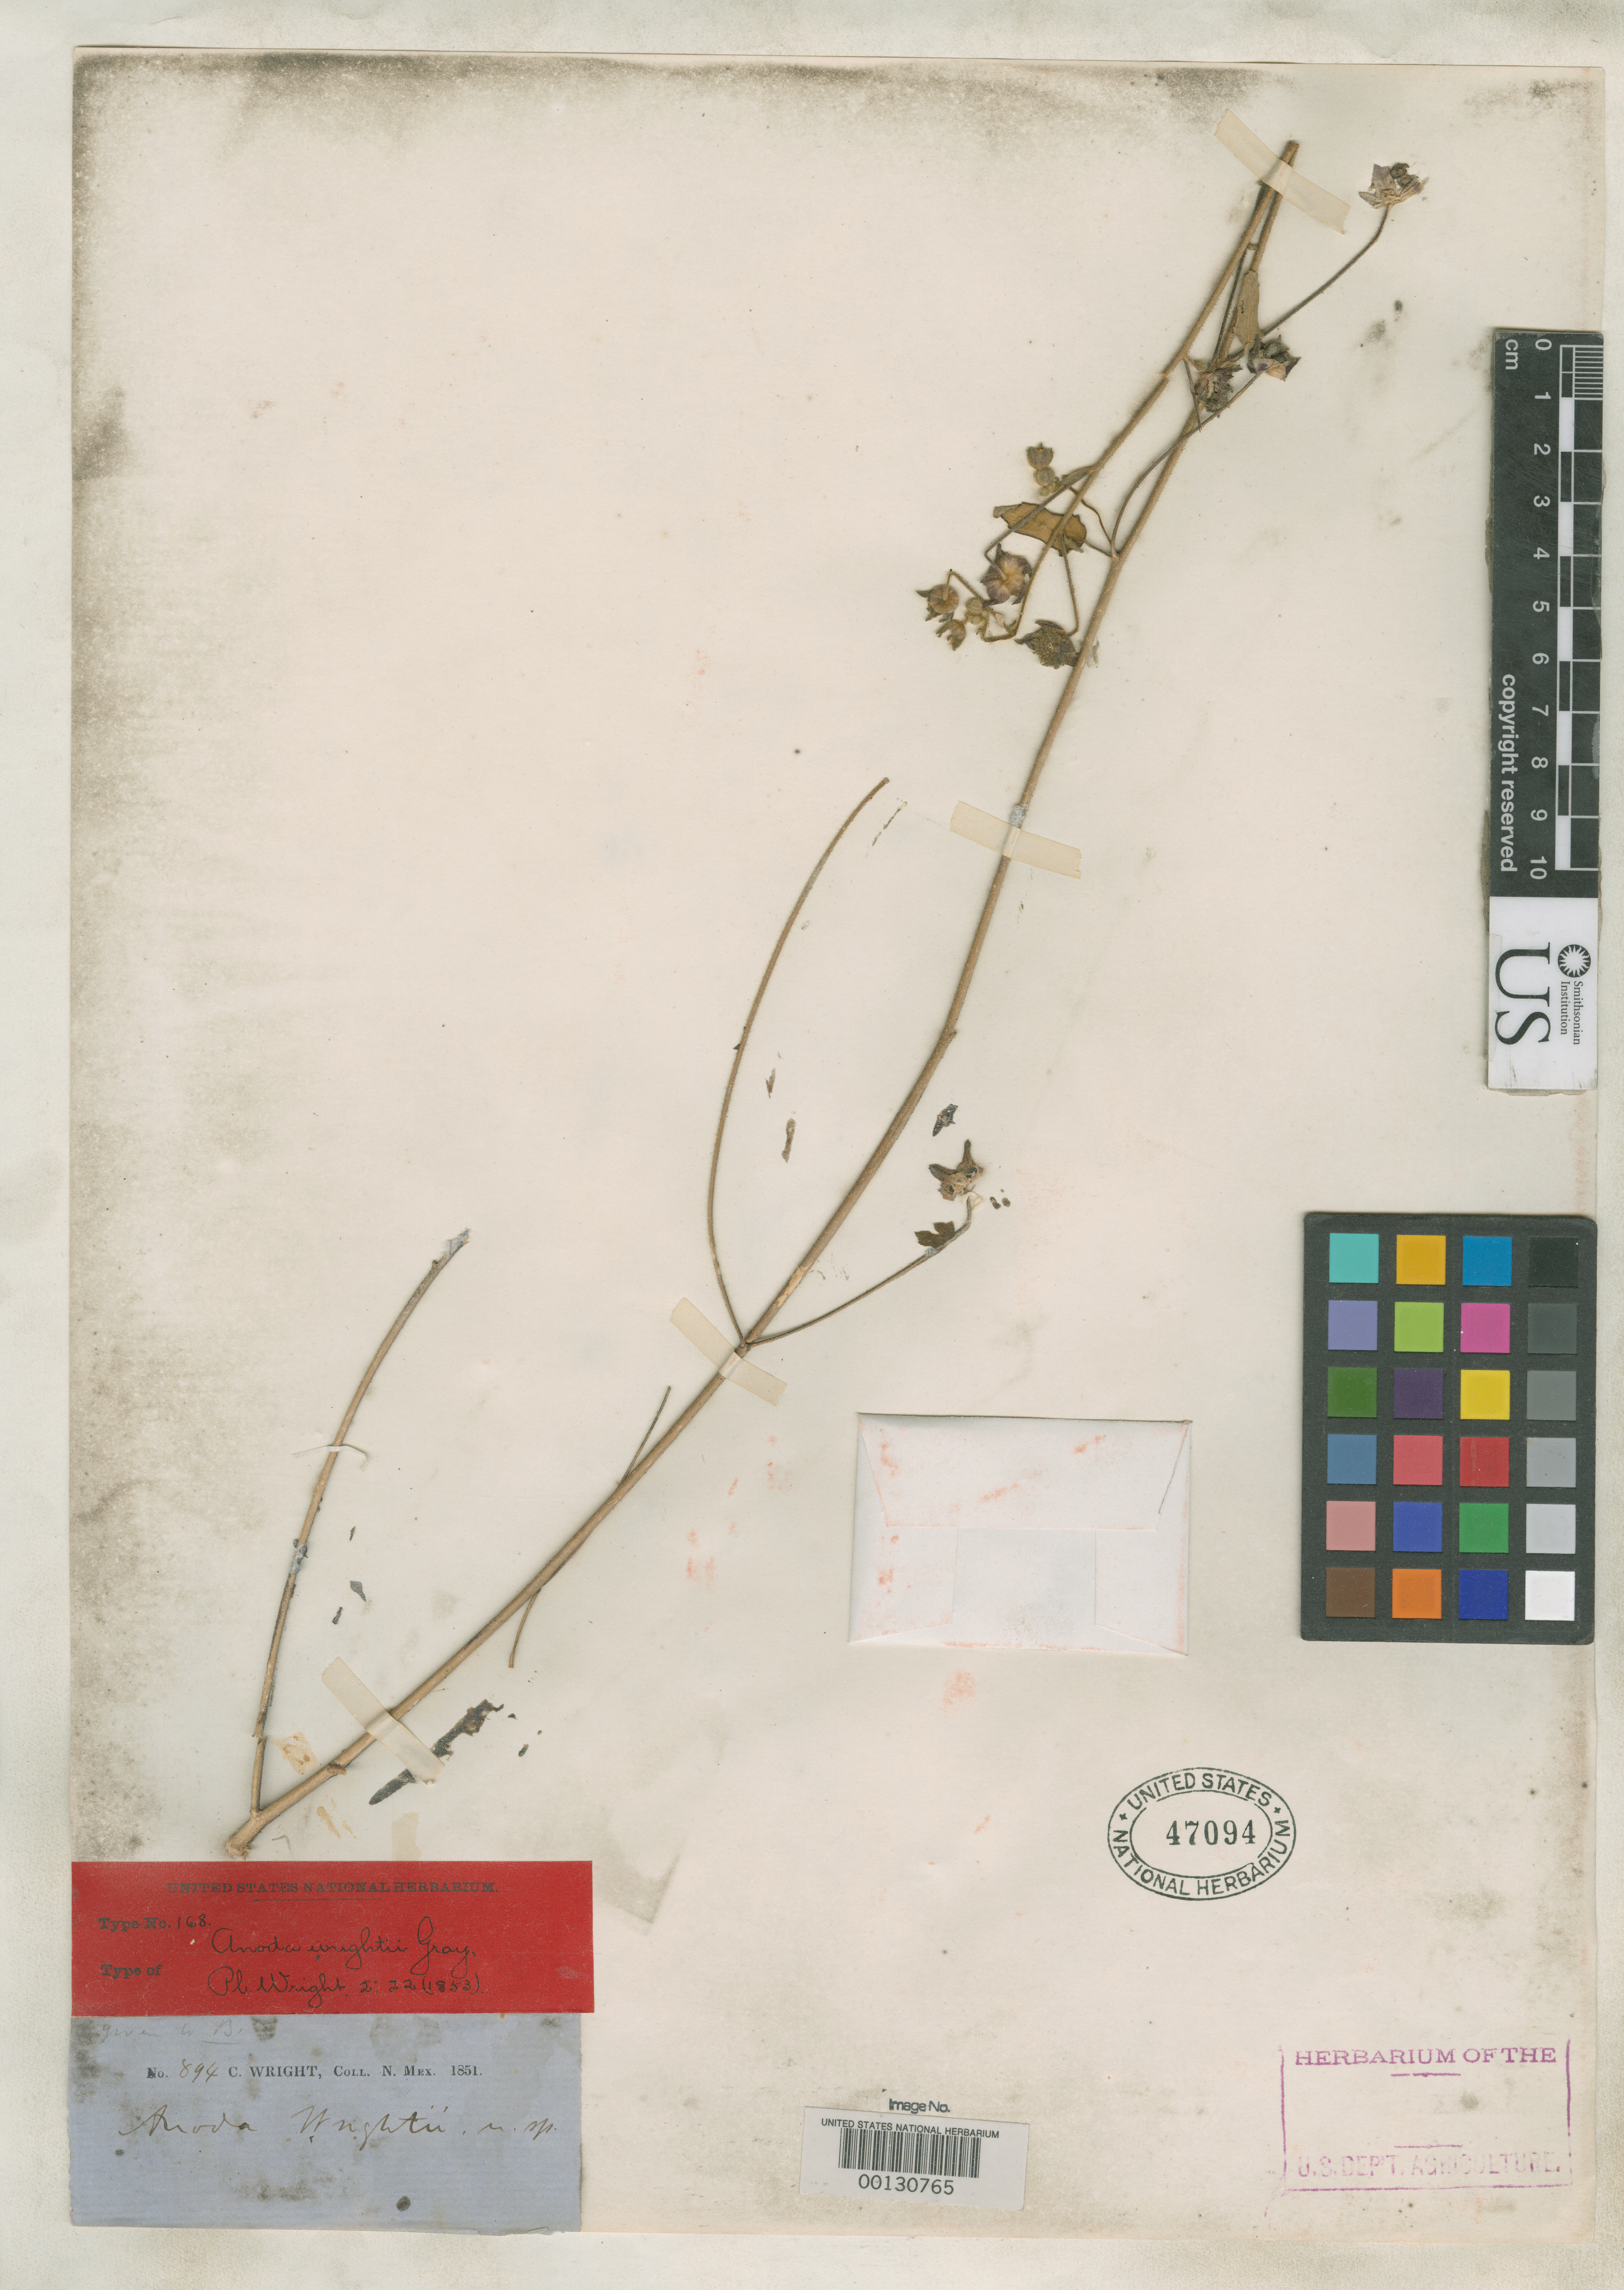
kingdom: Plantae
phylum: Tracheophyta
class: Magnoliopsida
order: Malvales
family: Malvaceae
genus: Anoda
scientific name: Anoda wrightii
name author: A. Gray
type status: Type Collection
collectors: C. Wright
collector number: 894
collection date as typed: Oct 1851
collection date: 1851-10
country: United States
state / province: New Mexico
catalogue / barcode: US 47094